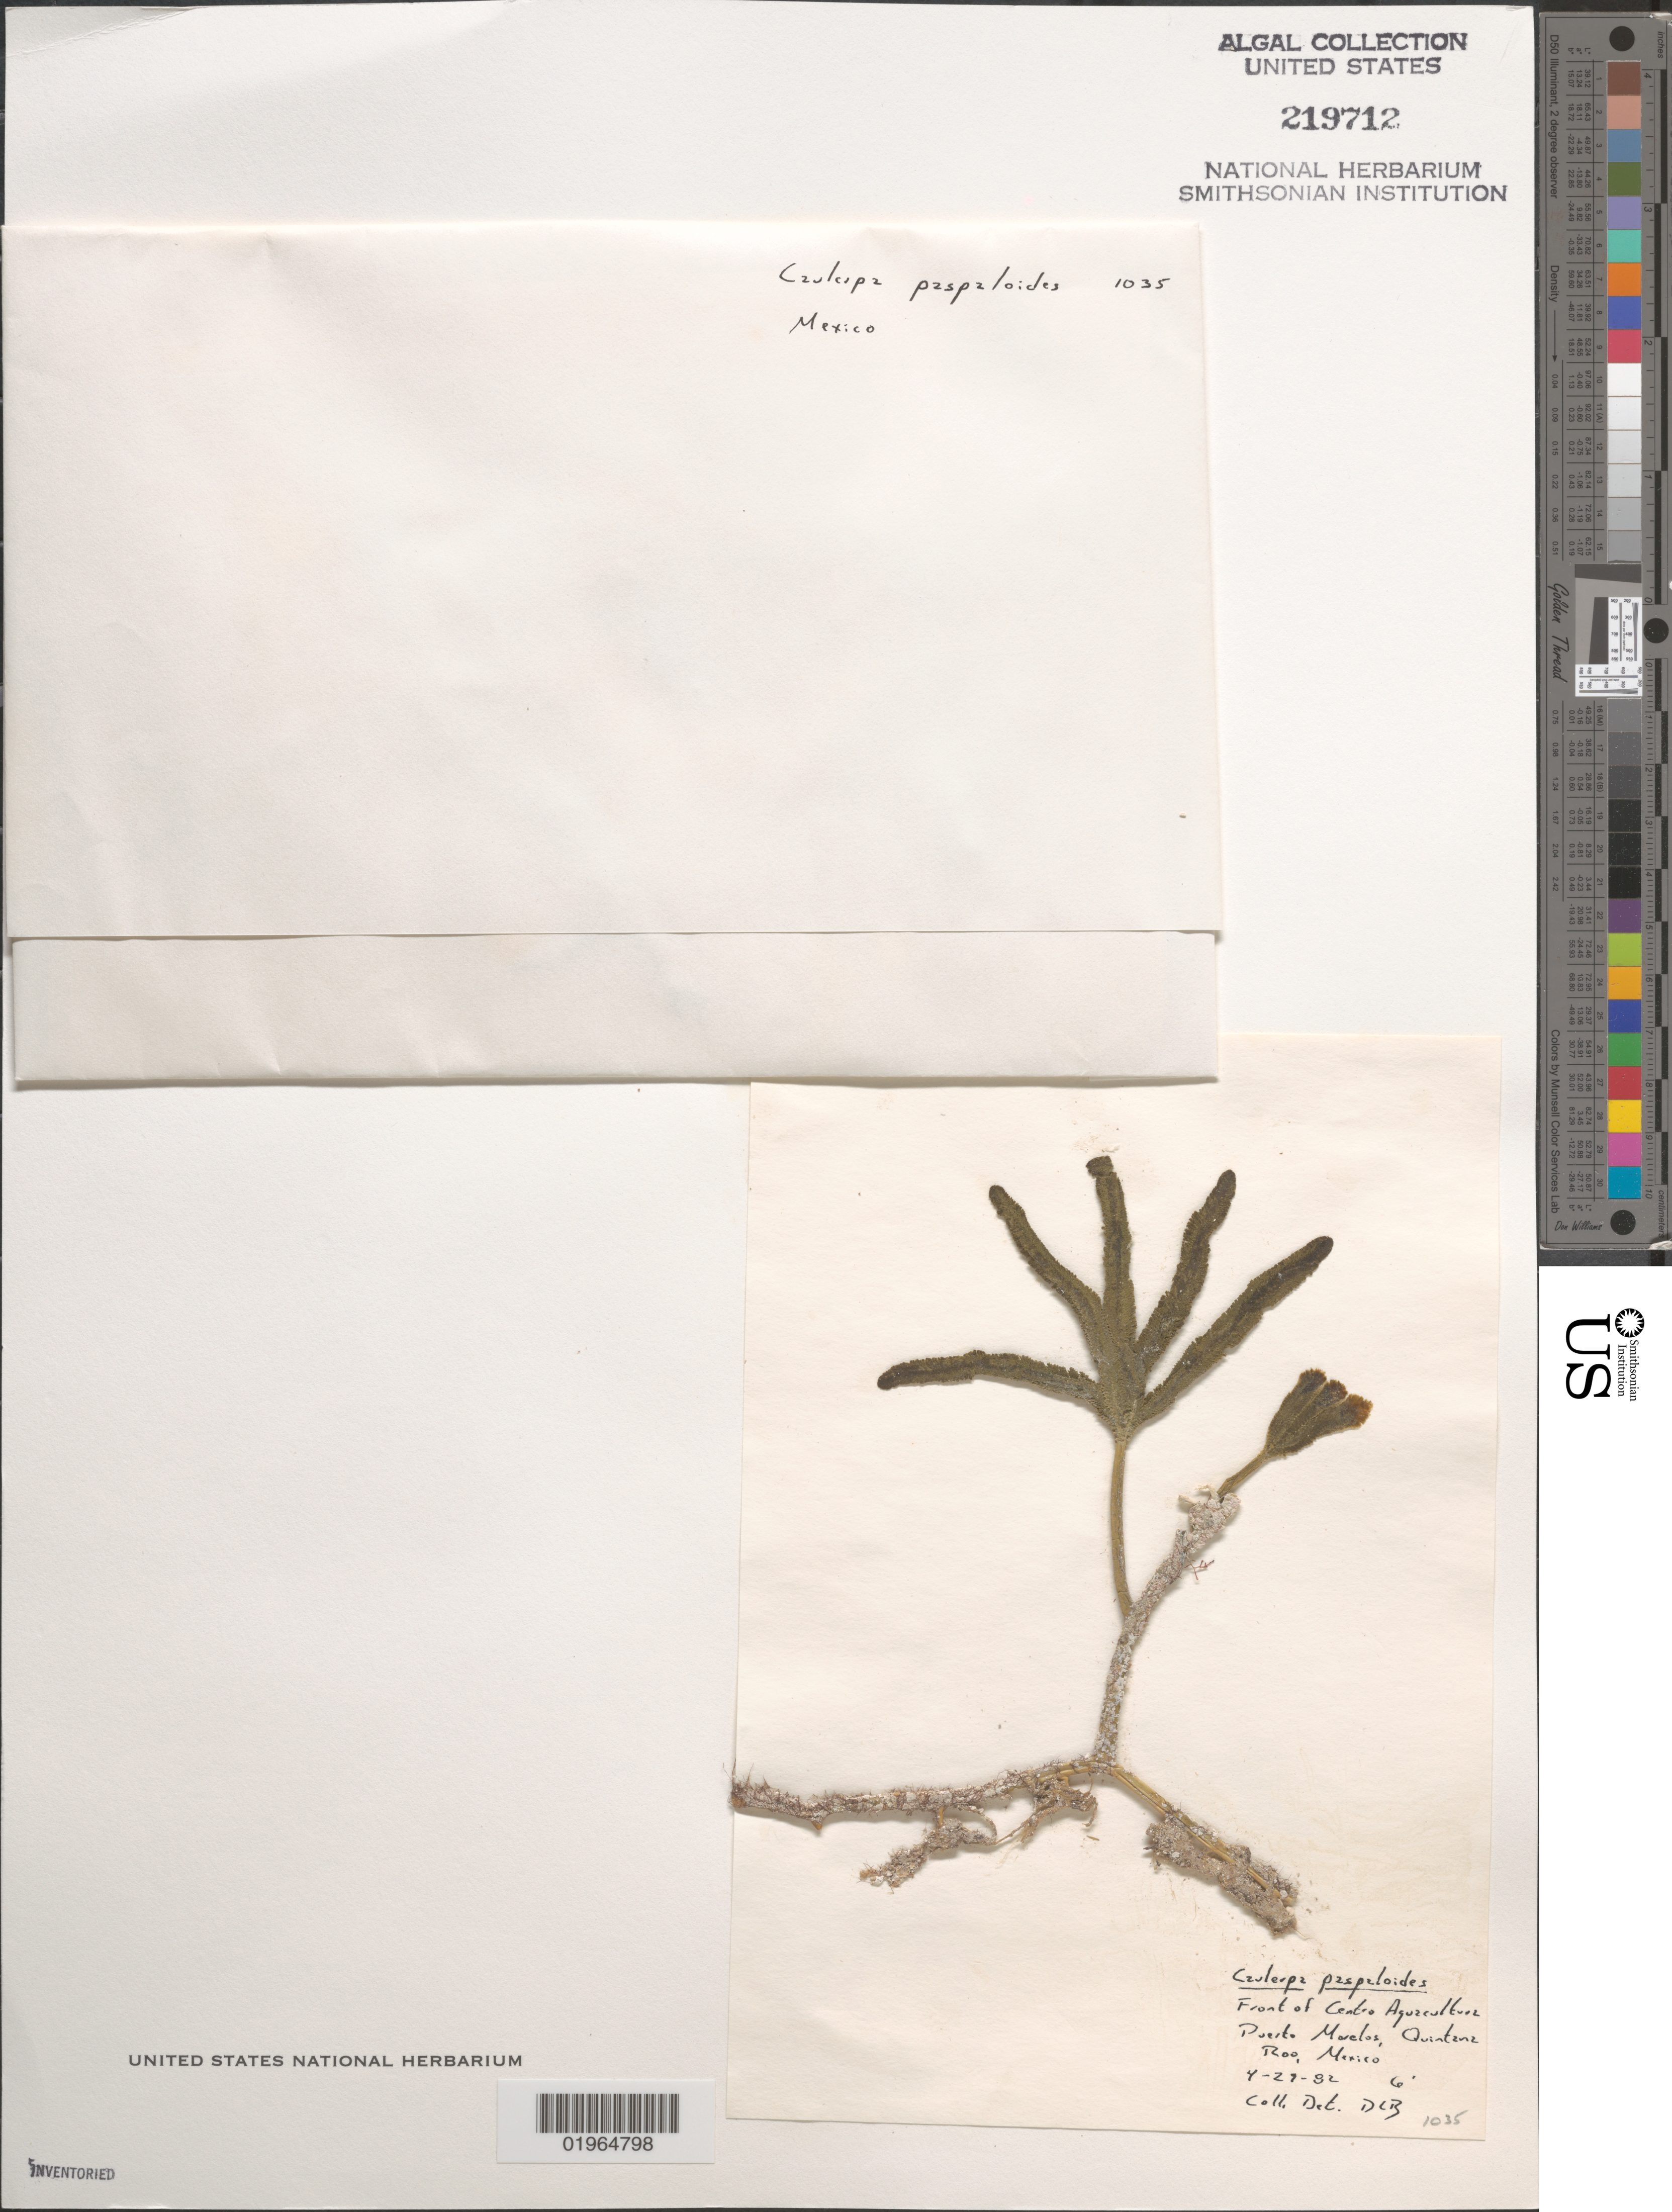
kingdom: Plantae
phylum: Chlorophyta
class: Ulvophyceae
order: Bryopsidales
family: Caulerpaceae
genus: Caulerpa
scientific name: Caulerpa paspaloides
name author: (Bory) Grev.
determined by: Ballantine, D. L.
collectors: D.L. Ballantine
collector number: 1035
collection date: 1982-04-29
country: Mexico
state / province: Quintana Roo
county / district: Puerto Morelos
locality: Front of Centro Aquacultura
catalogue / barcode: US 219712